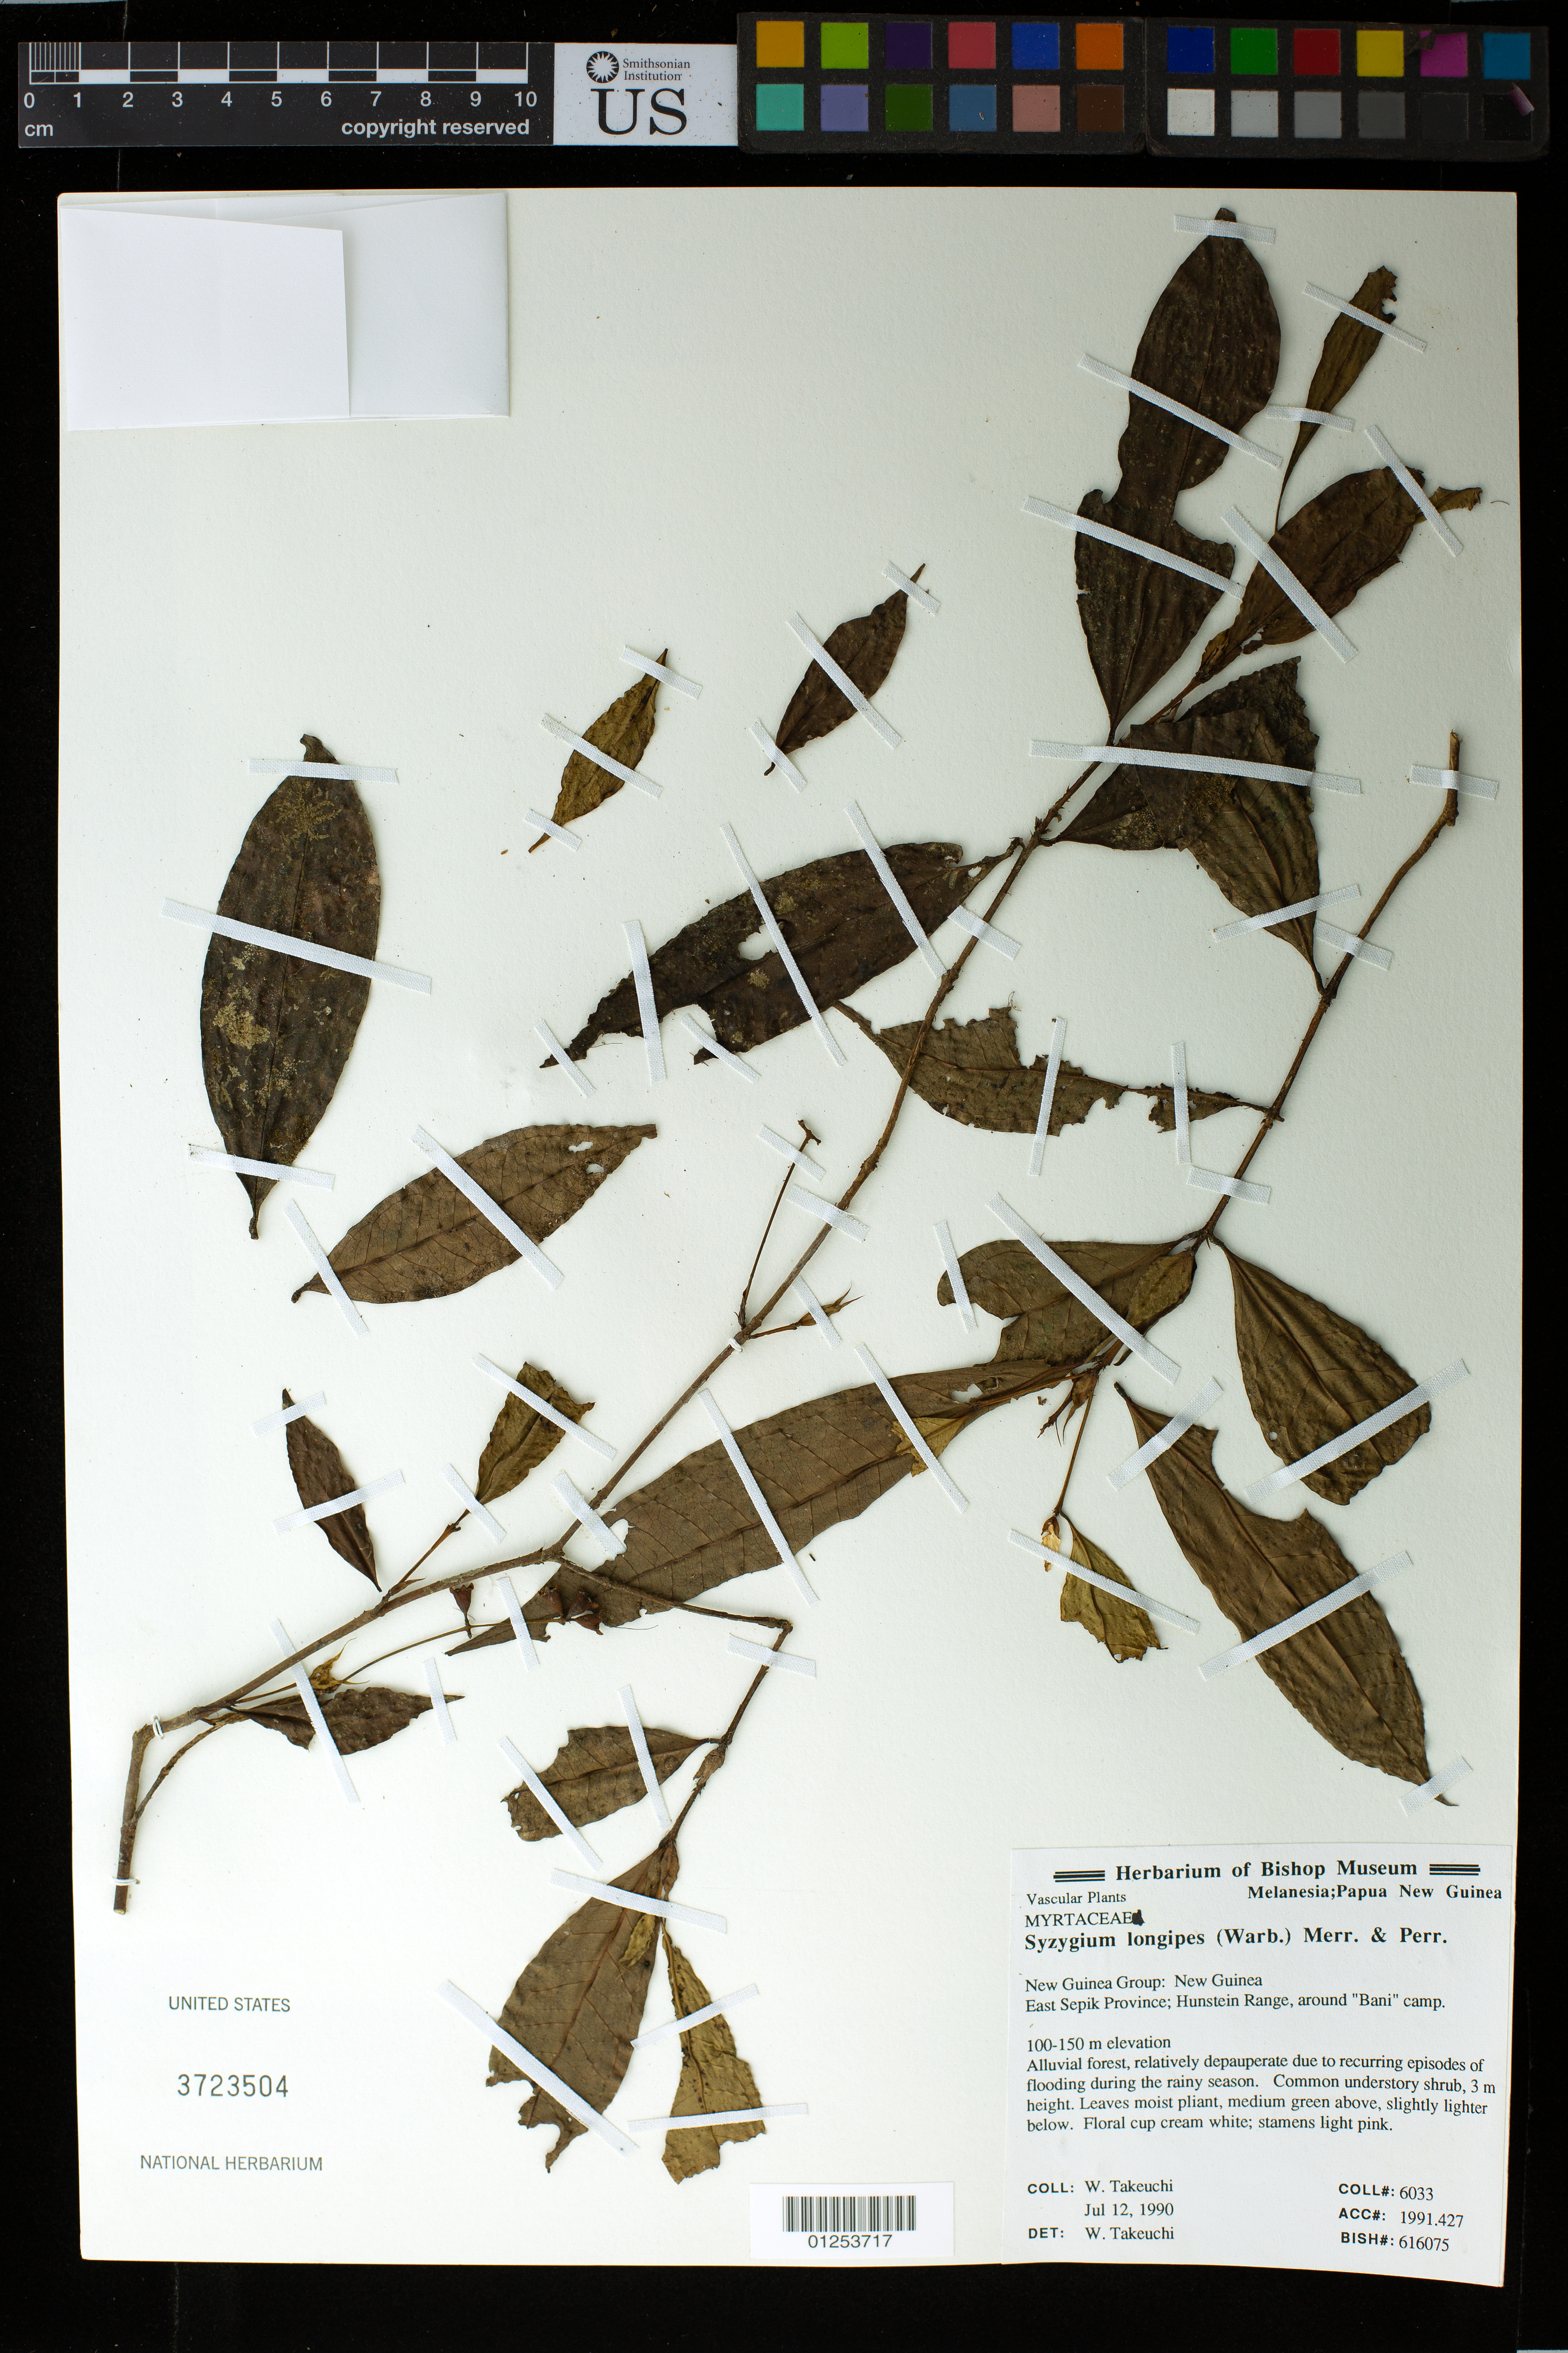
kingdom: Plantae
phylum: Tracheophyta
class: Magnoliopsida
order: Myrtales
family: Myrtaceae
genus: Syzygium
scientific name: Syzygium longipes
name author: (Diels) Merr. & L.M. Perry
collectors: W. Takeuchi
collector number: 6033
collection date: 1990-07-12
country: Papua New Guinea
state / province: East Sepik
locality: Hunstein Range, around Bani camp.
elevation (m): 100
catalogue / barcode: US 3723504